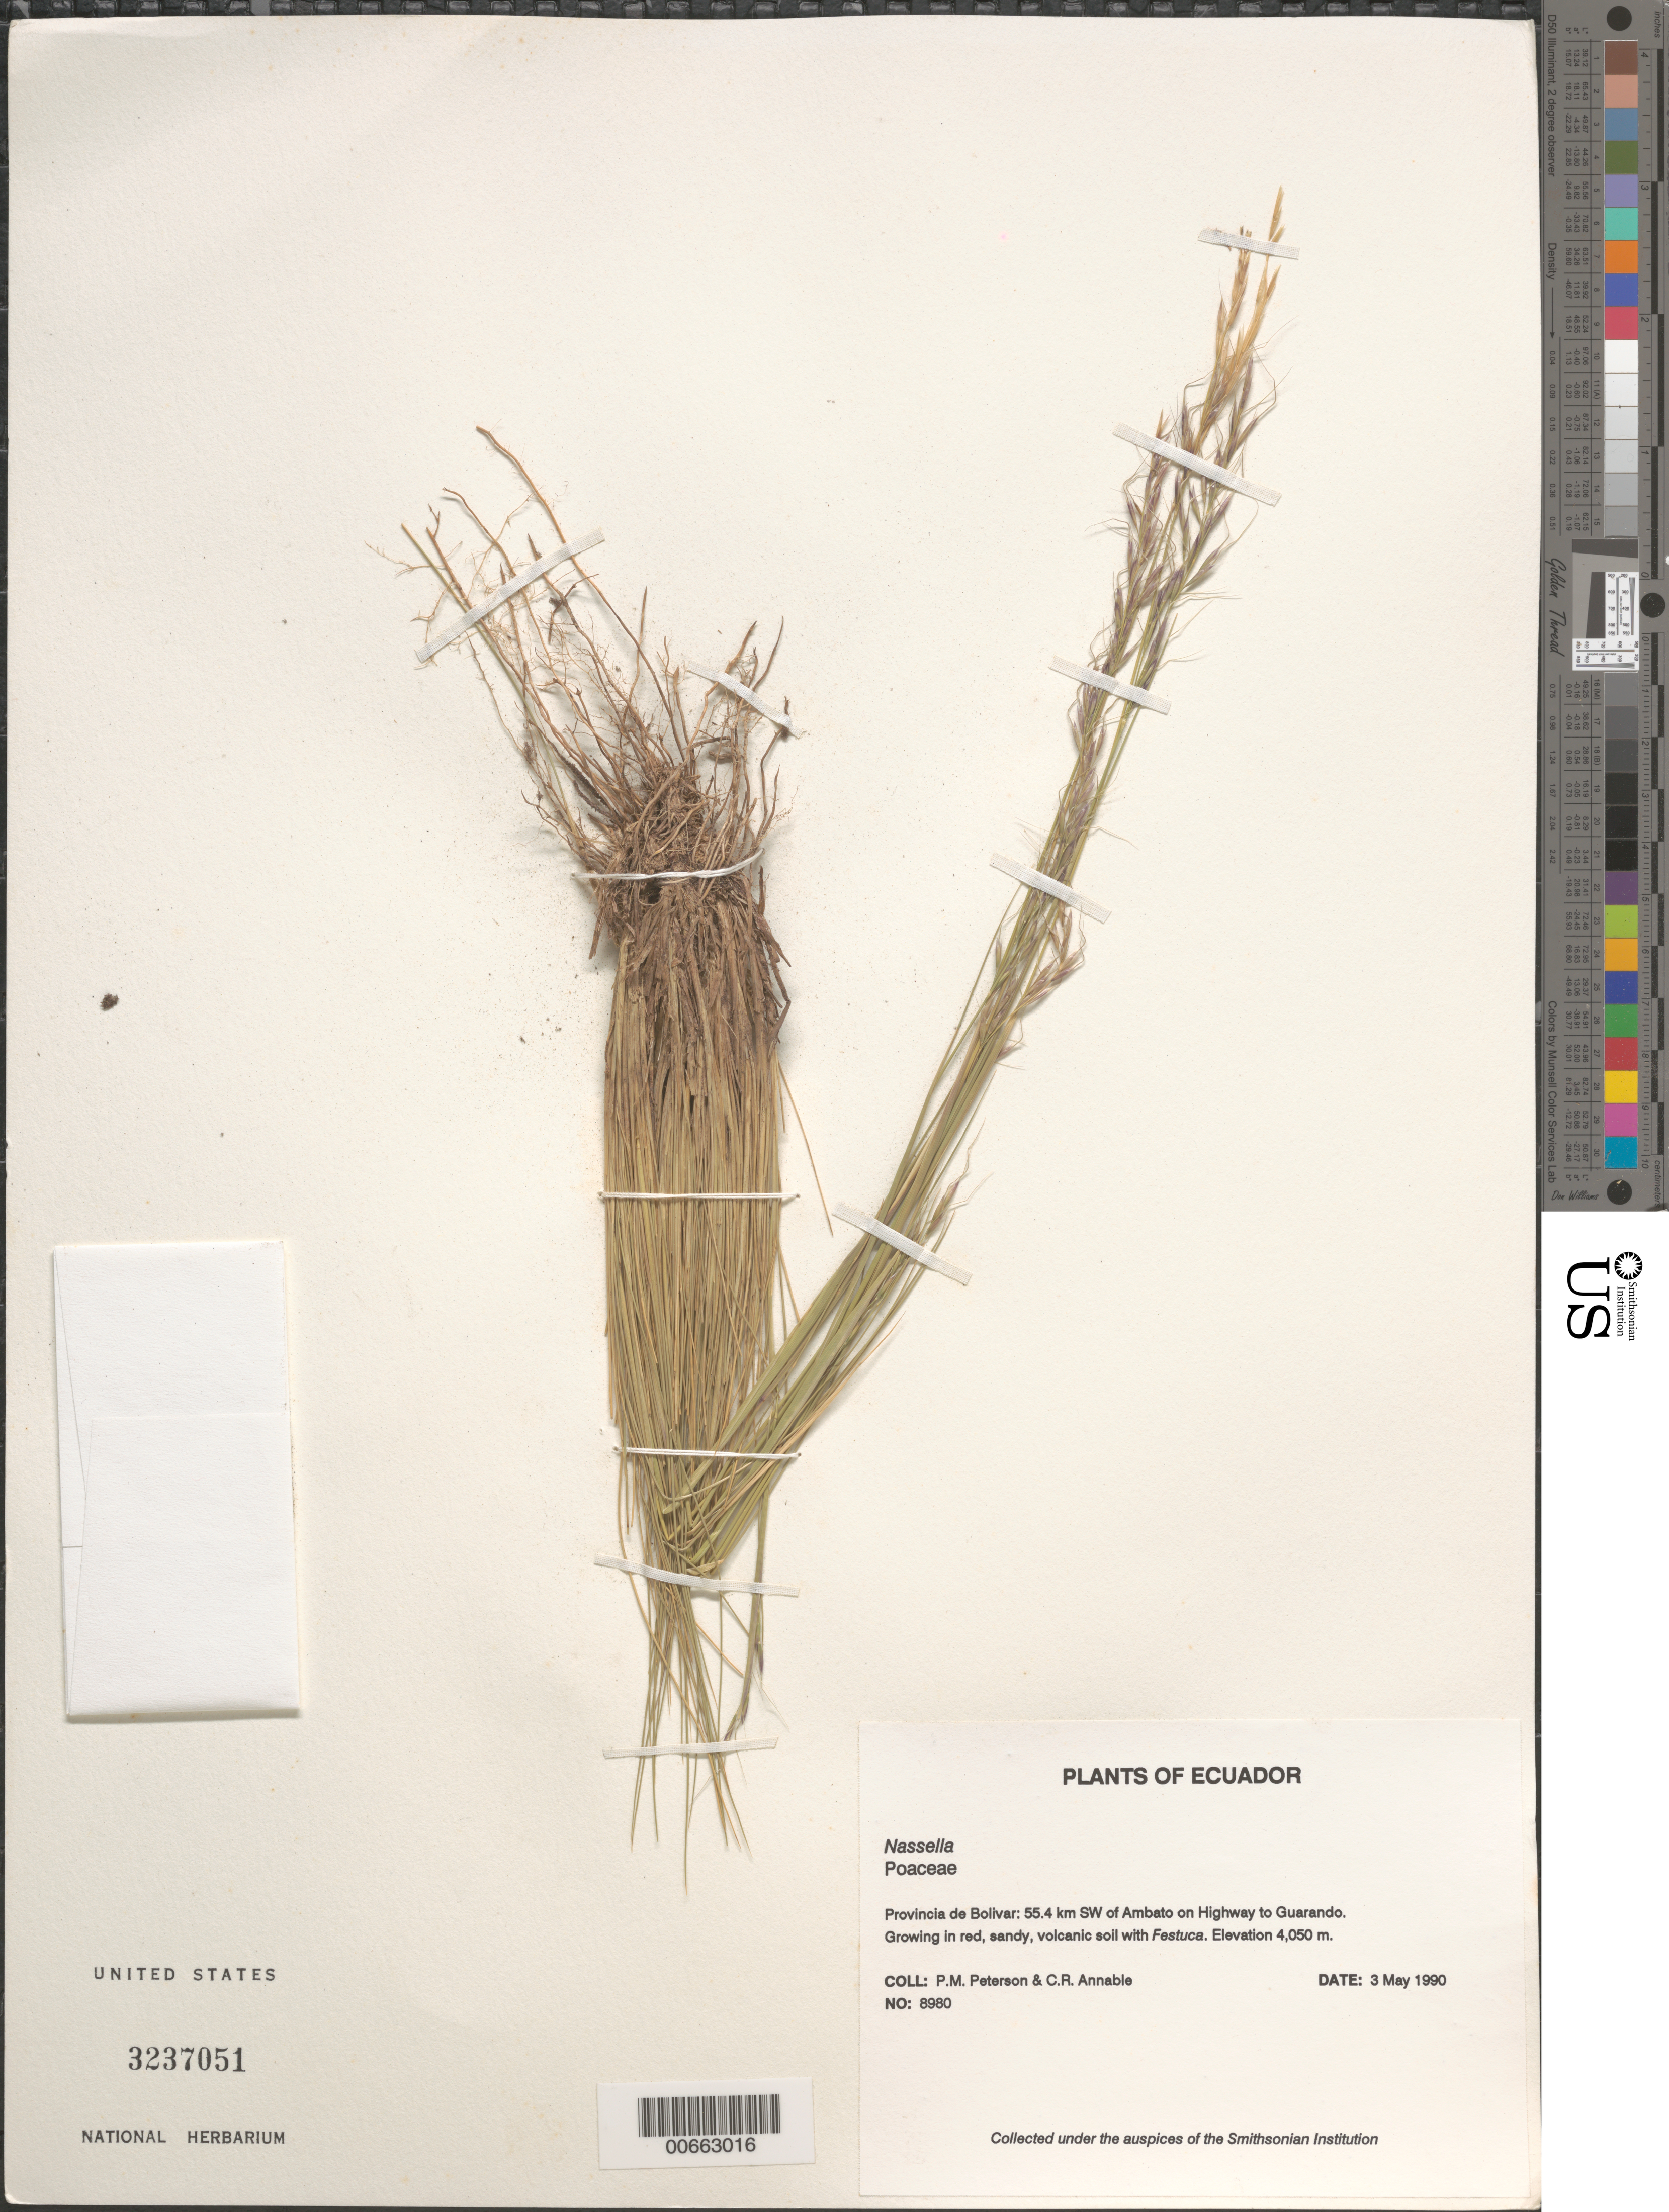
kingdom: Plantae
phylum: Tracheophyta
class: Liliopsida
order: Poales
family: Poaceae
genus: Nassella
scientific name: Nassella sp.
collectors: P. M. Peterson & C. R. Annable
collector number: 08980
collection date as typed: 03 May 1990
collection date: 1990-05-03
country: Ecuador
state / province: Bolivar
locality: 55.4 km SW of Ambato on Highway to Guarando.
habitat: Growing in red, sandy, volcanic soil with Festuca.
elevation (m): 4050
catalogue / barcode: US 3237051